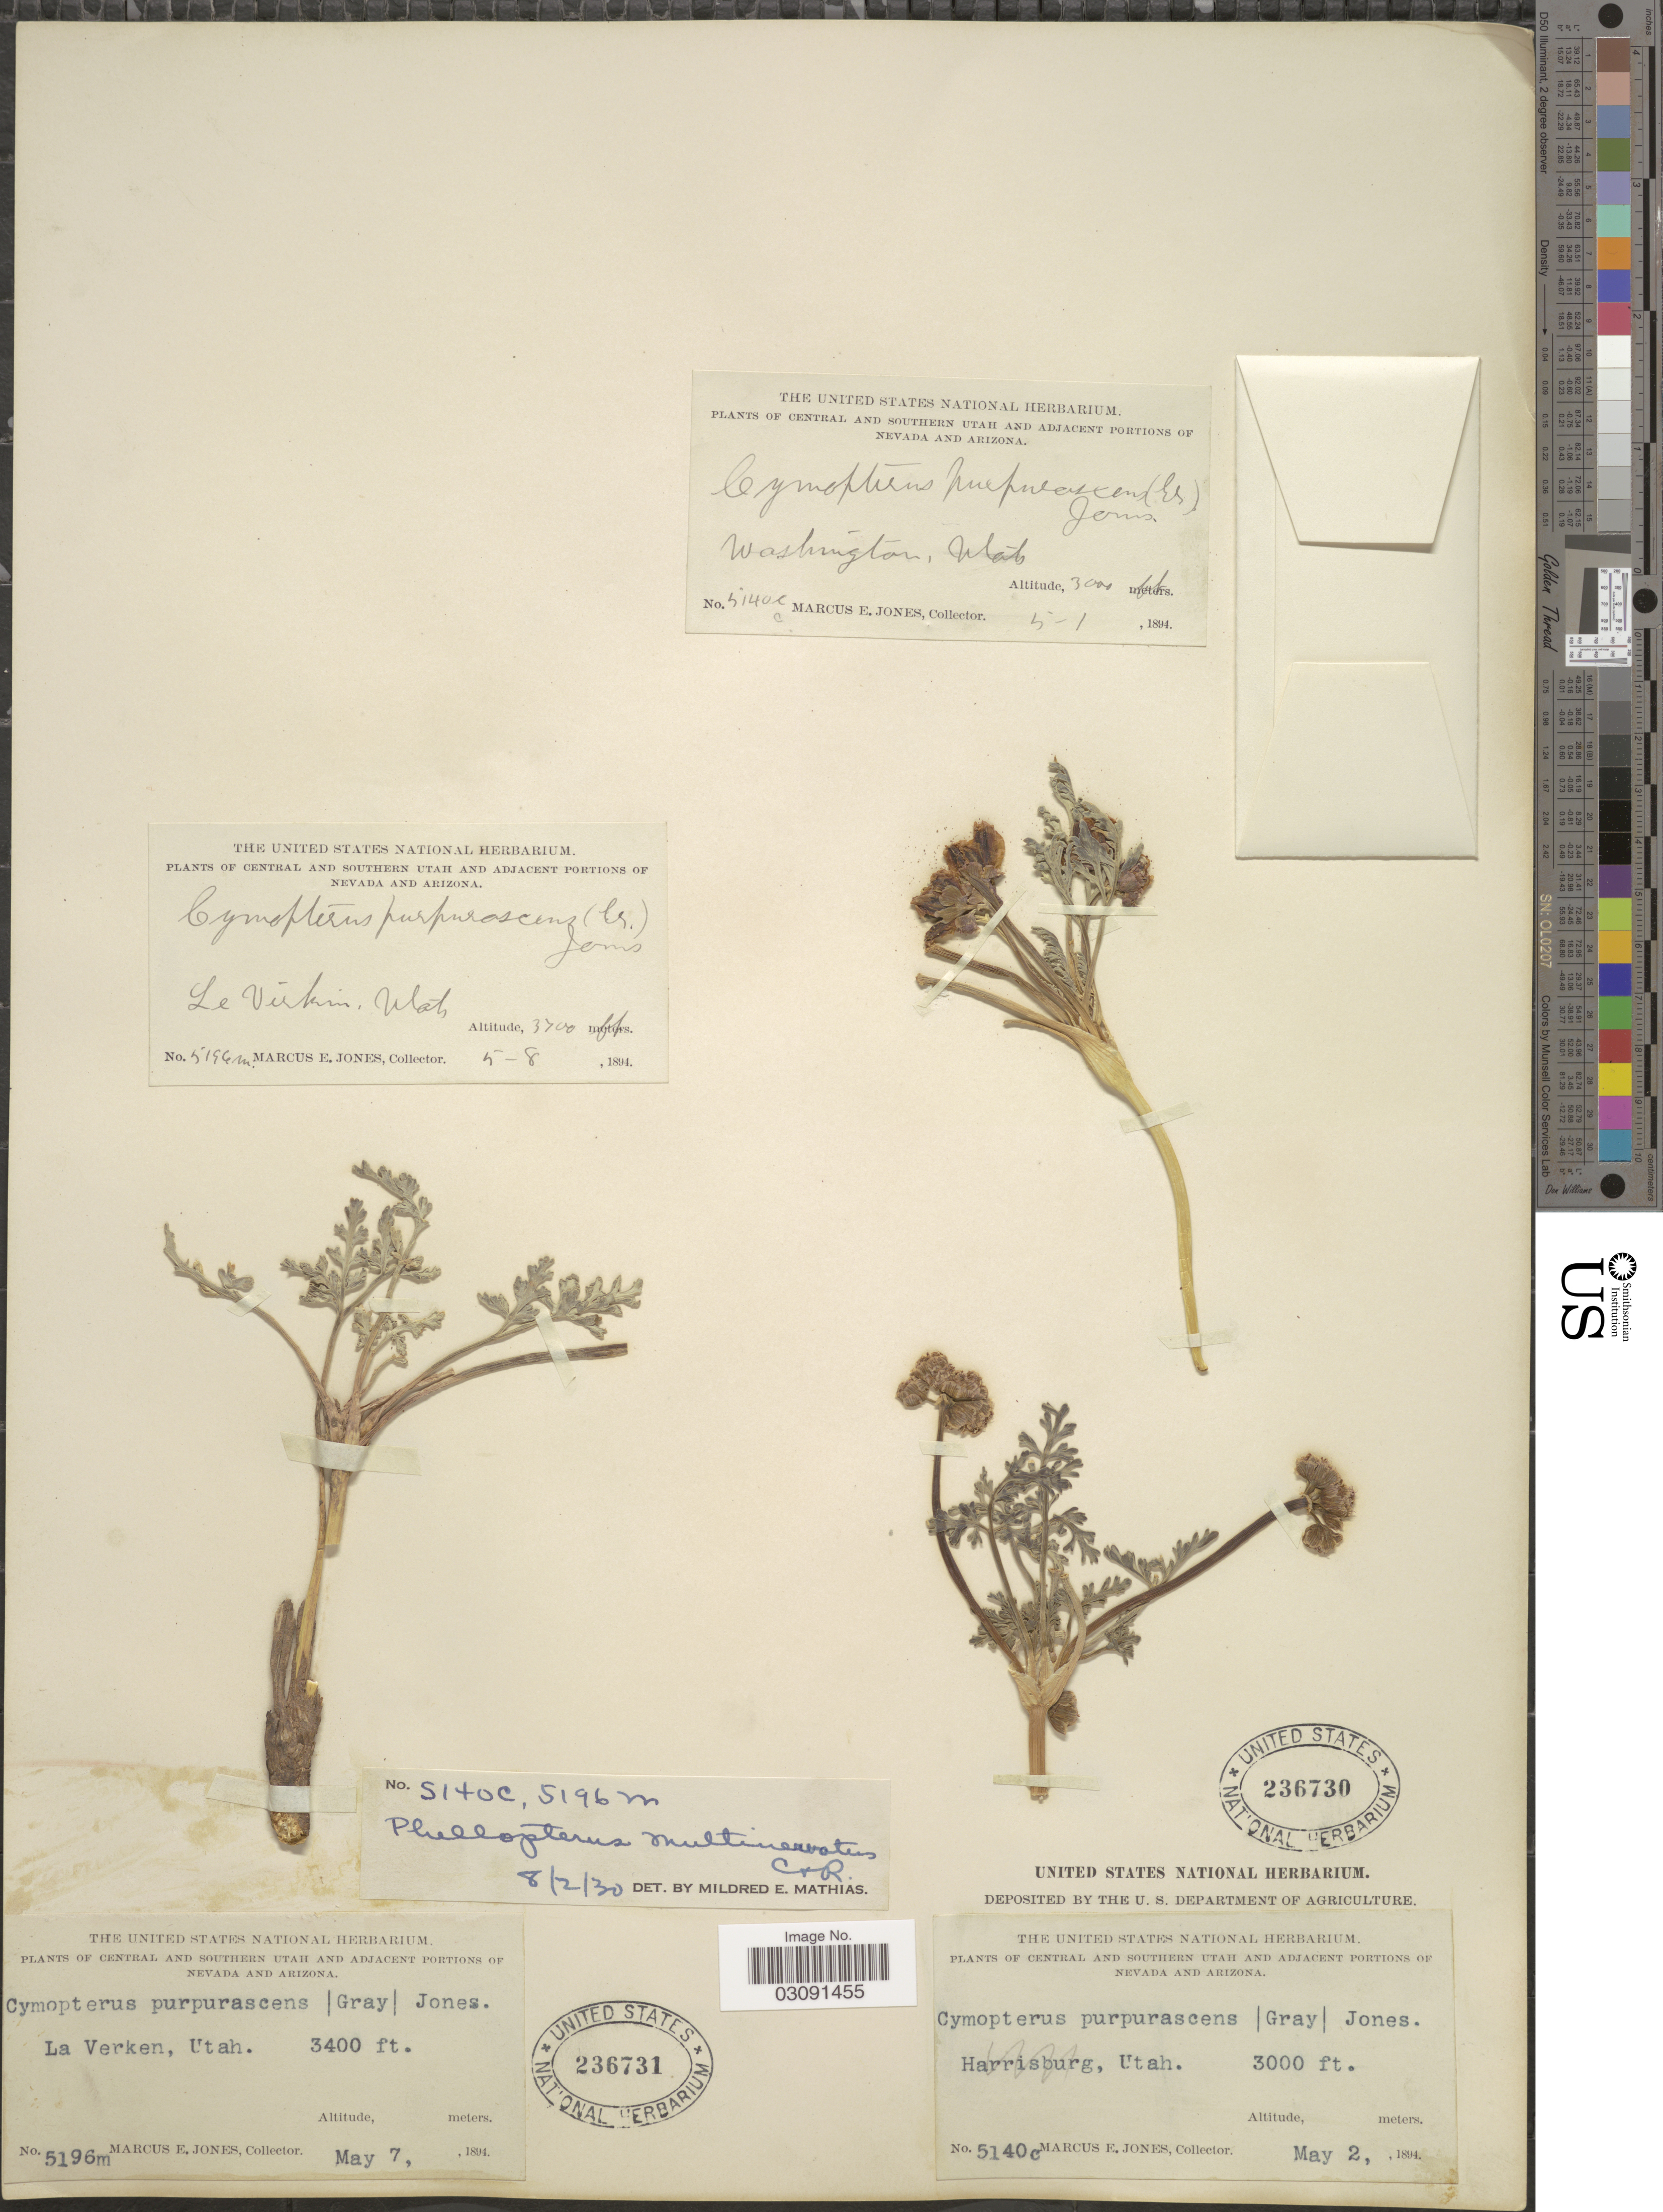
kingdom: Plantae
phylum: Tracheophyta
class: Magnoliopsida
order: Apiales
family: Apiaceae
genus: Cymopterus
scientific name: Cymopterus multinervatus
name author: (J.M. Coult.) Tidestr.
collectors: M. E. Jones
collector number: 5140c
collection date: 1894-05-01/1894-05-02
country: United States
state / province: Utah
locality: Central and Southern Utah. Washington.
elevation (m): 914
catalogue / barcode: US 236730